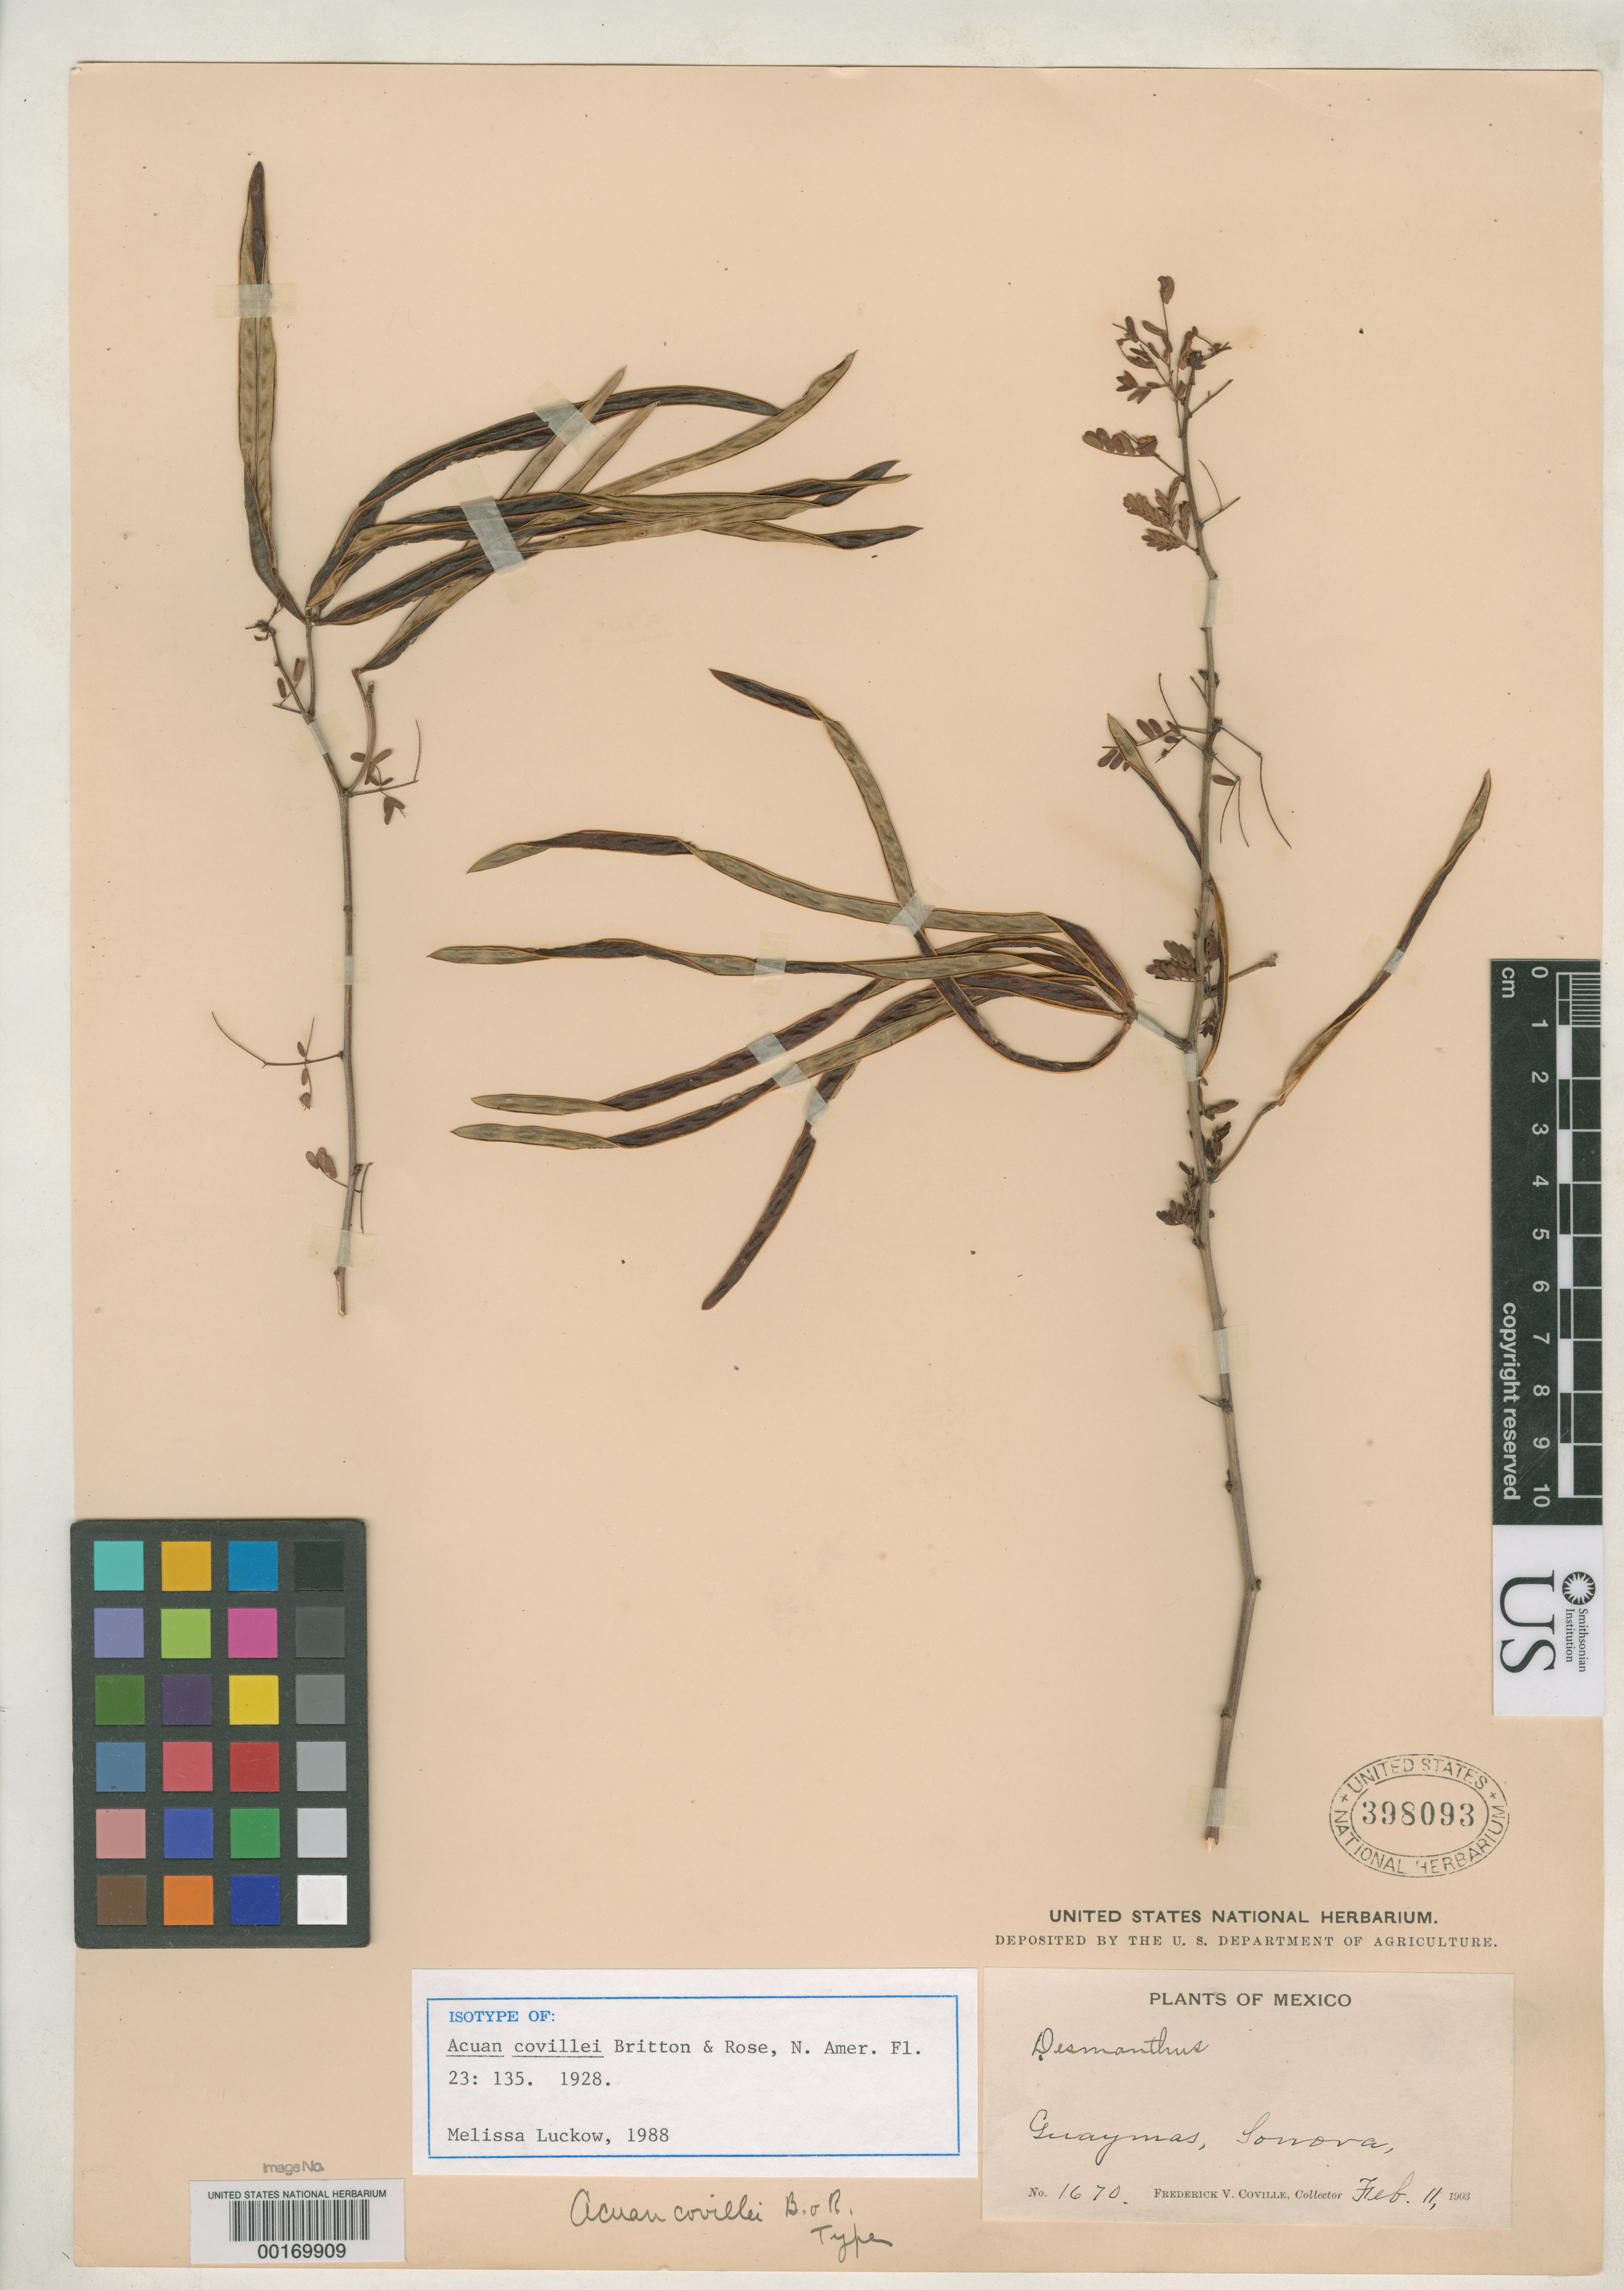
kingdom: Plantae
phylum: Tracheophyta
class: Magnoliopsida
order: Fabales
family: Fabaceae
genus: Acuan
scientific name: Acuan covillei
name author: Britton & Rose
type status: Isotype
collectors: F. V. Coville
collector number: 1670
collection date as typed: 11 Feb 1903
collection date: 1903-02-11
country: Mexico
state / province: Sonora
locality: Guaymas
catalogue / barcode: US 398093